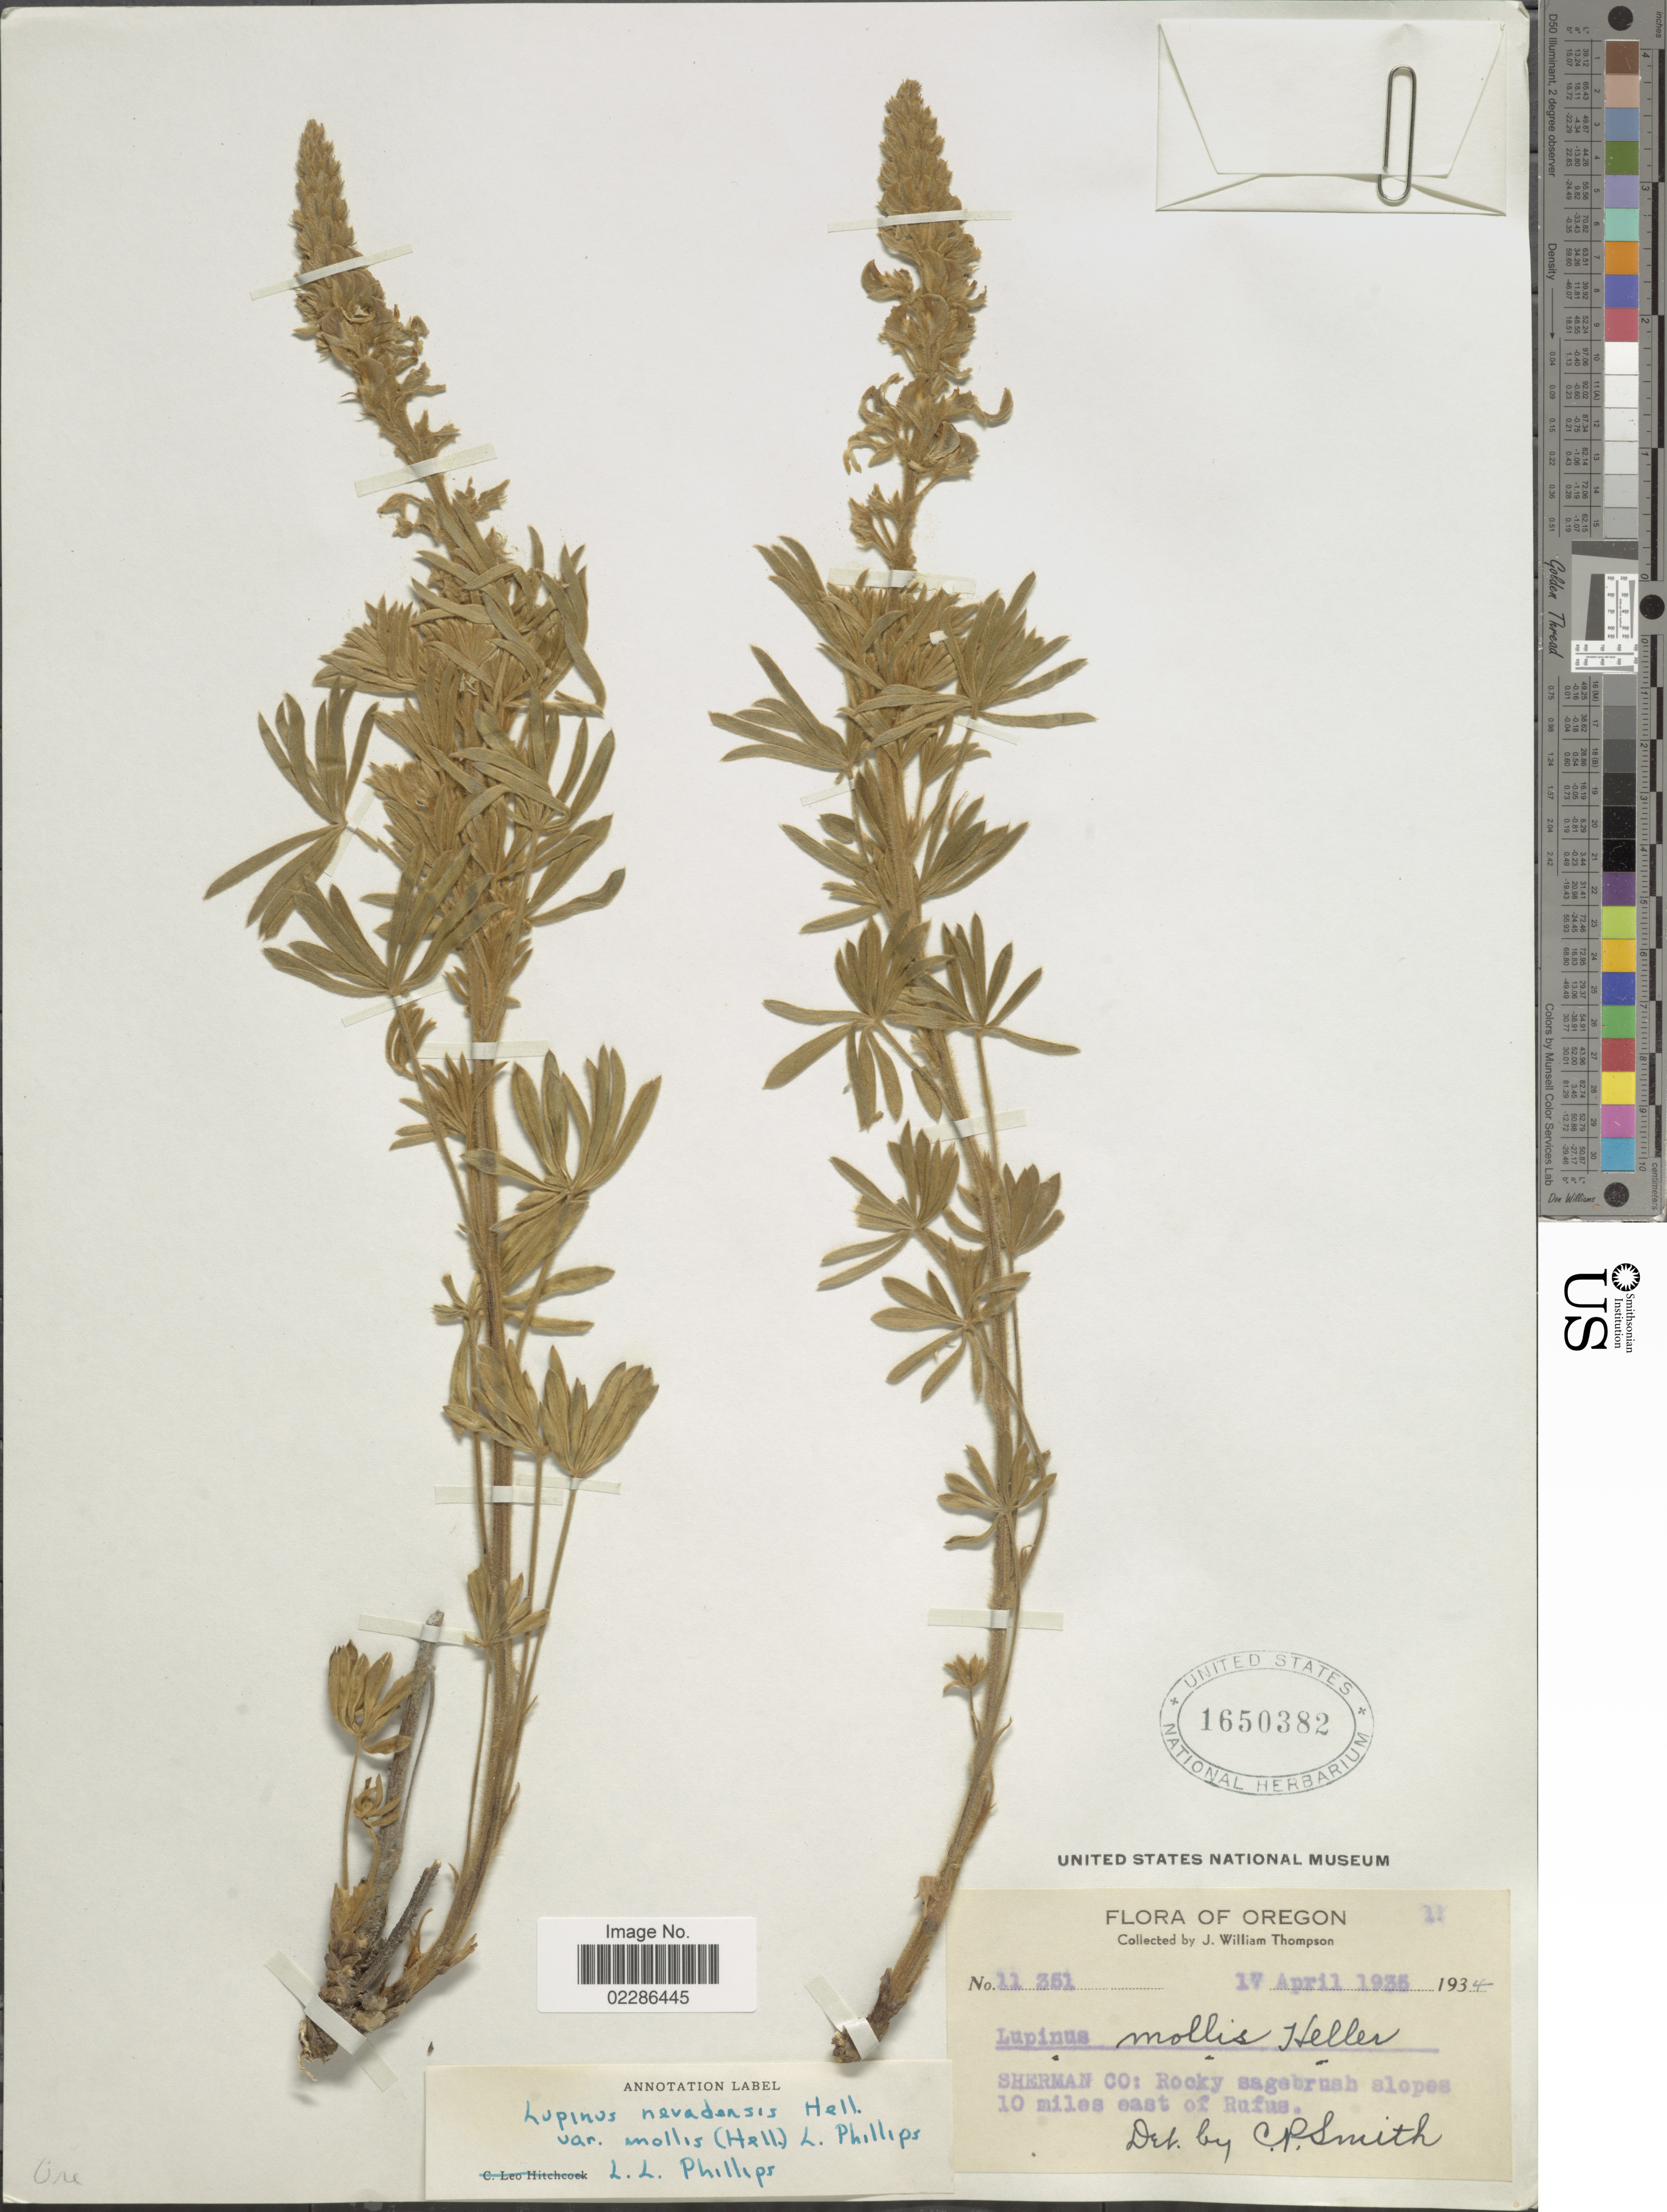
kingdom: Plantae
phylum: Tracheophyta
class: Magnoliopsida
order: Fabales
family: Fabaceae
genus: Lupinus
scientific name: Lupinus nevadensis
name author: A. Heller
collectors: J. W. Thompson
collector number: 11351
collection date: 1935-04-17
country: United States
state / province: Oregon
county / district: Sherman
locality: Sherman Co: Rocky sagebrush slopes 10 miles east of Rufus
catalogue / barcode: US 1650382